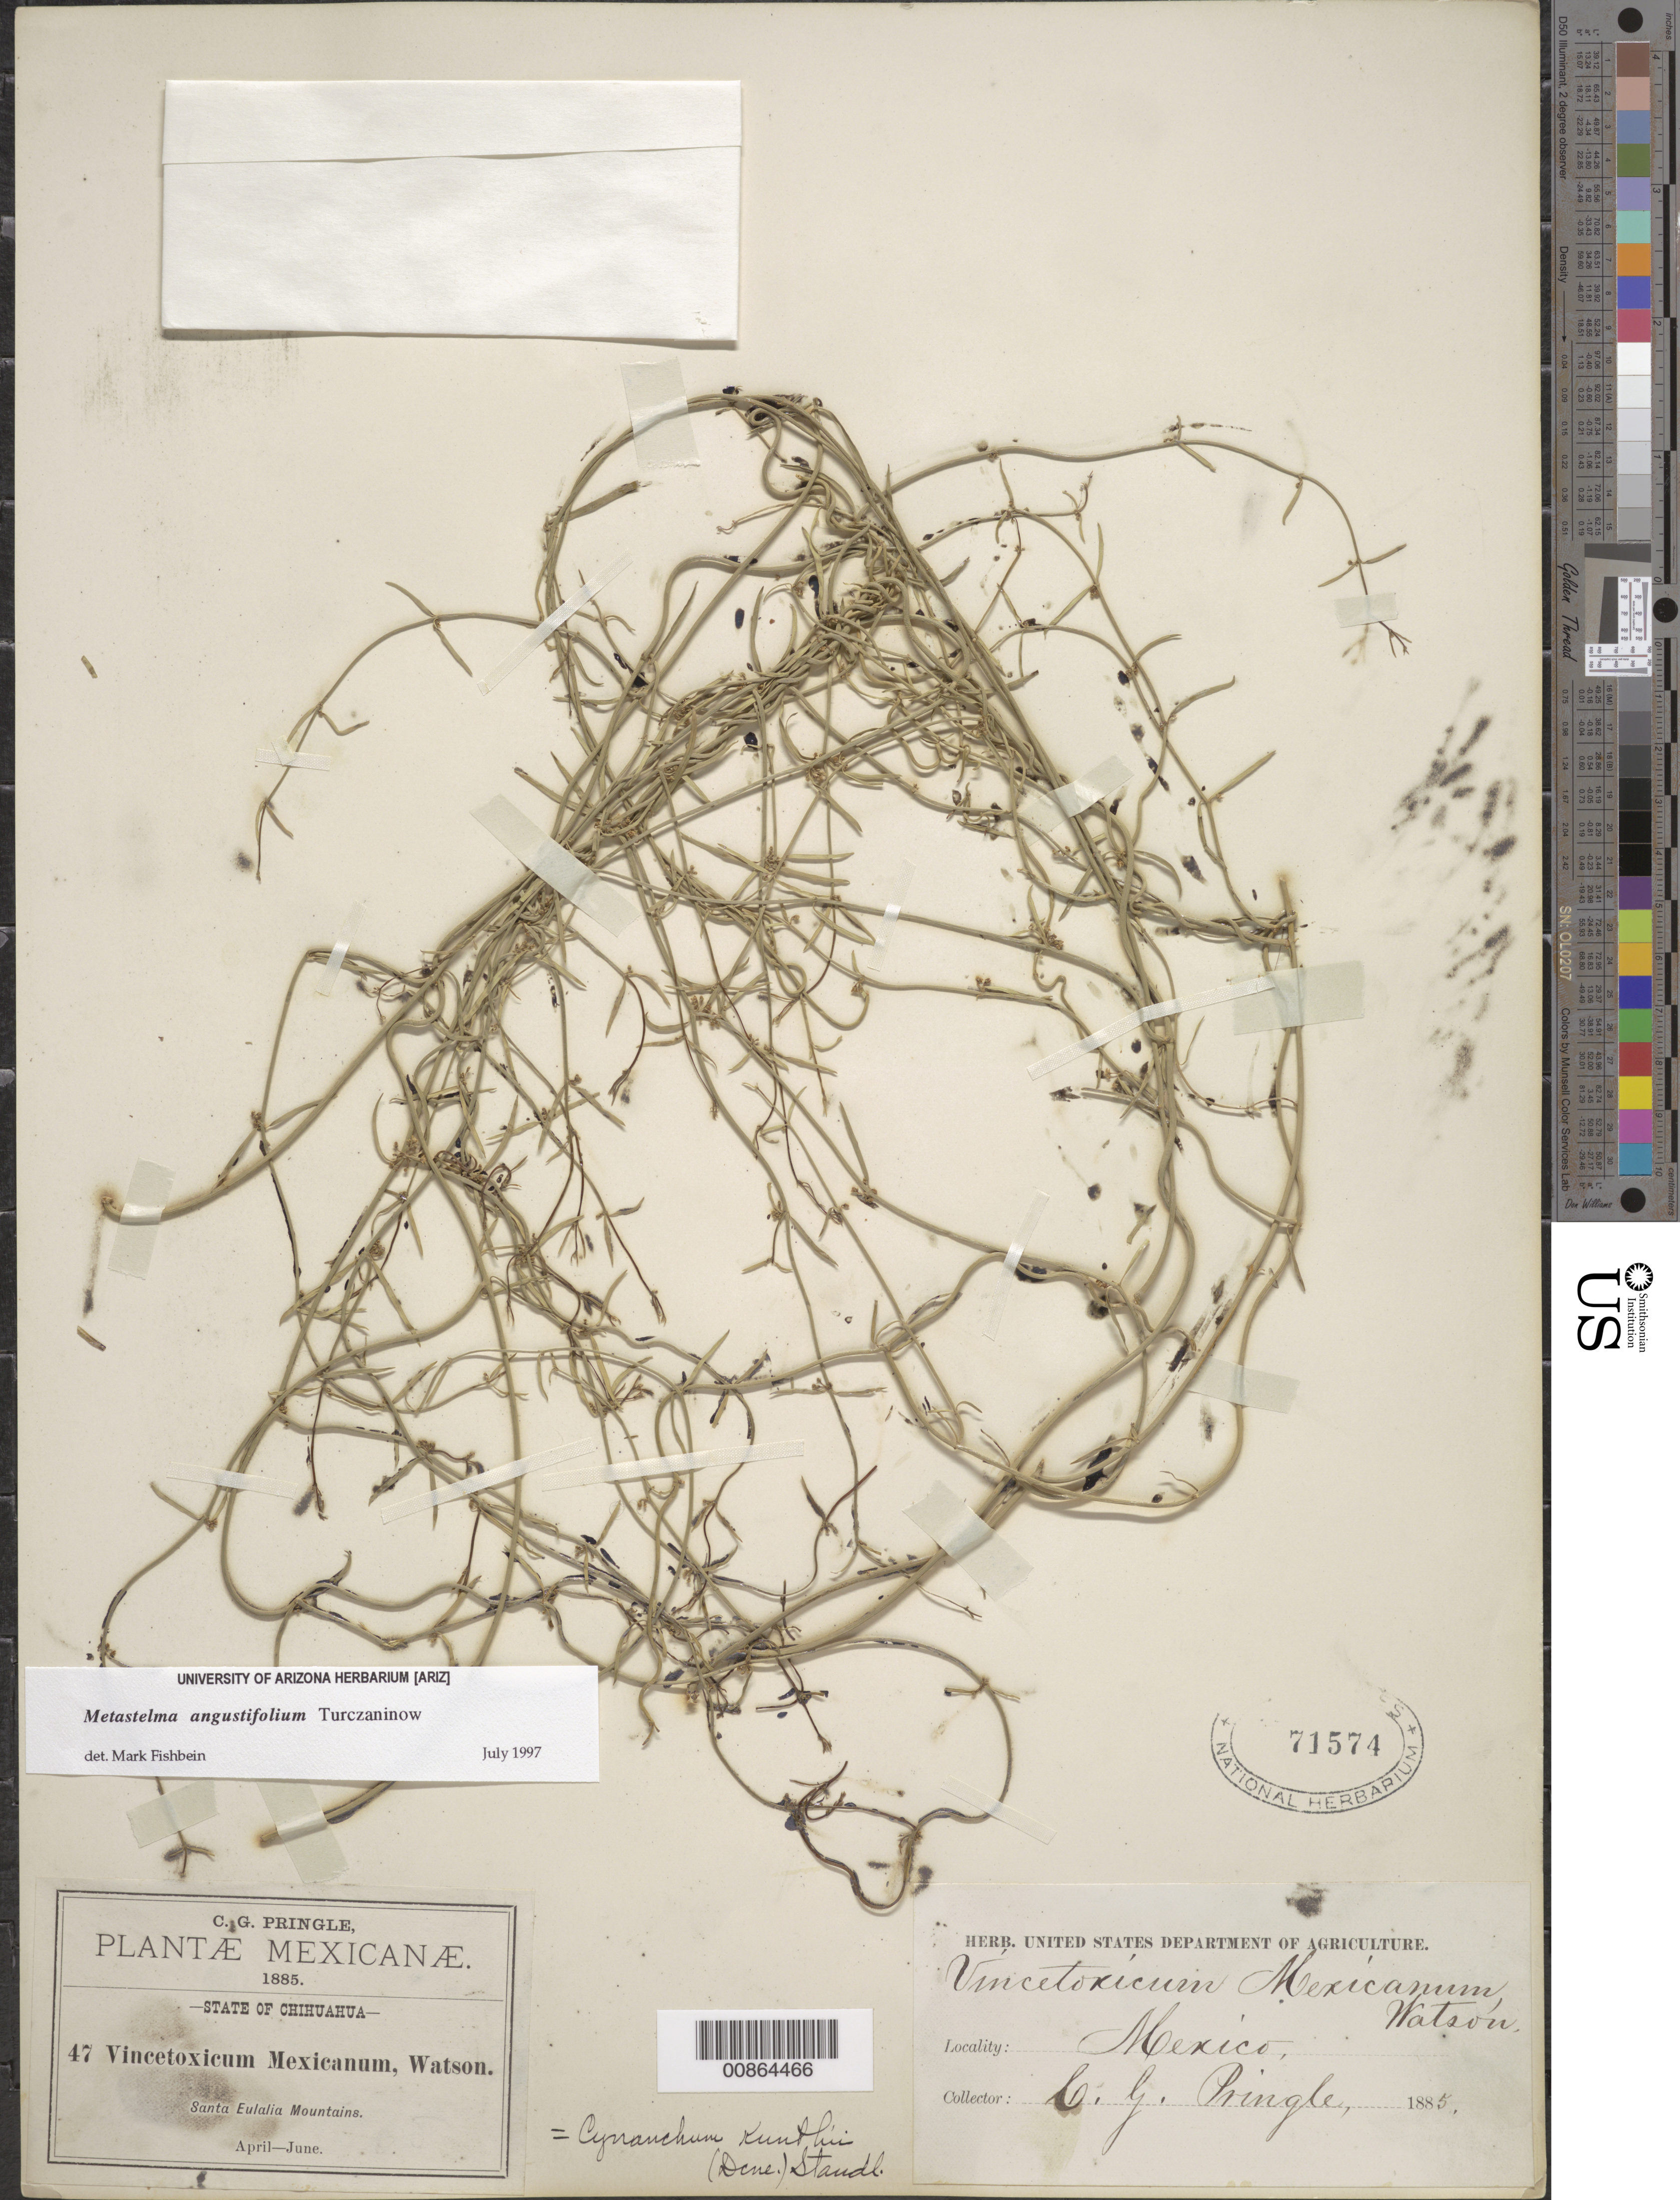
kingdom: Plantae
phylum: Tracheophyta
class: Magnoliopsida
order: Gentianales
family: Apocynaceae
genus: Metastelma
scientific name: Metastelma angustifolium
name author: Turcz.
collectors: C. G. Pringle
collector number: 47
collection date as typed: Apr 1885 to -- Jun 1885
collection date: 1885-04/1885-06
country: Mexico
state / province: Chihuahua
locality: Santa Eulalia Mountains.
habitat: Mountains.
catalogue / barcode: US 71574